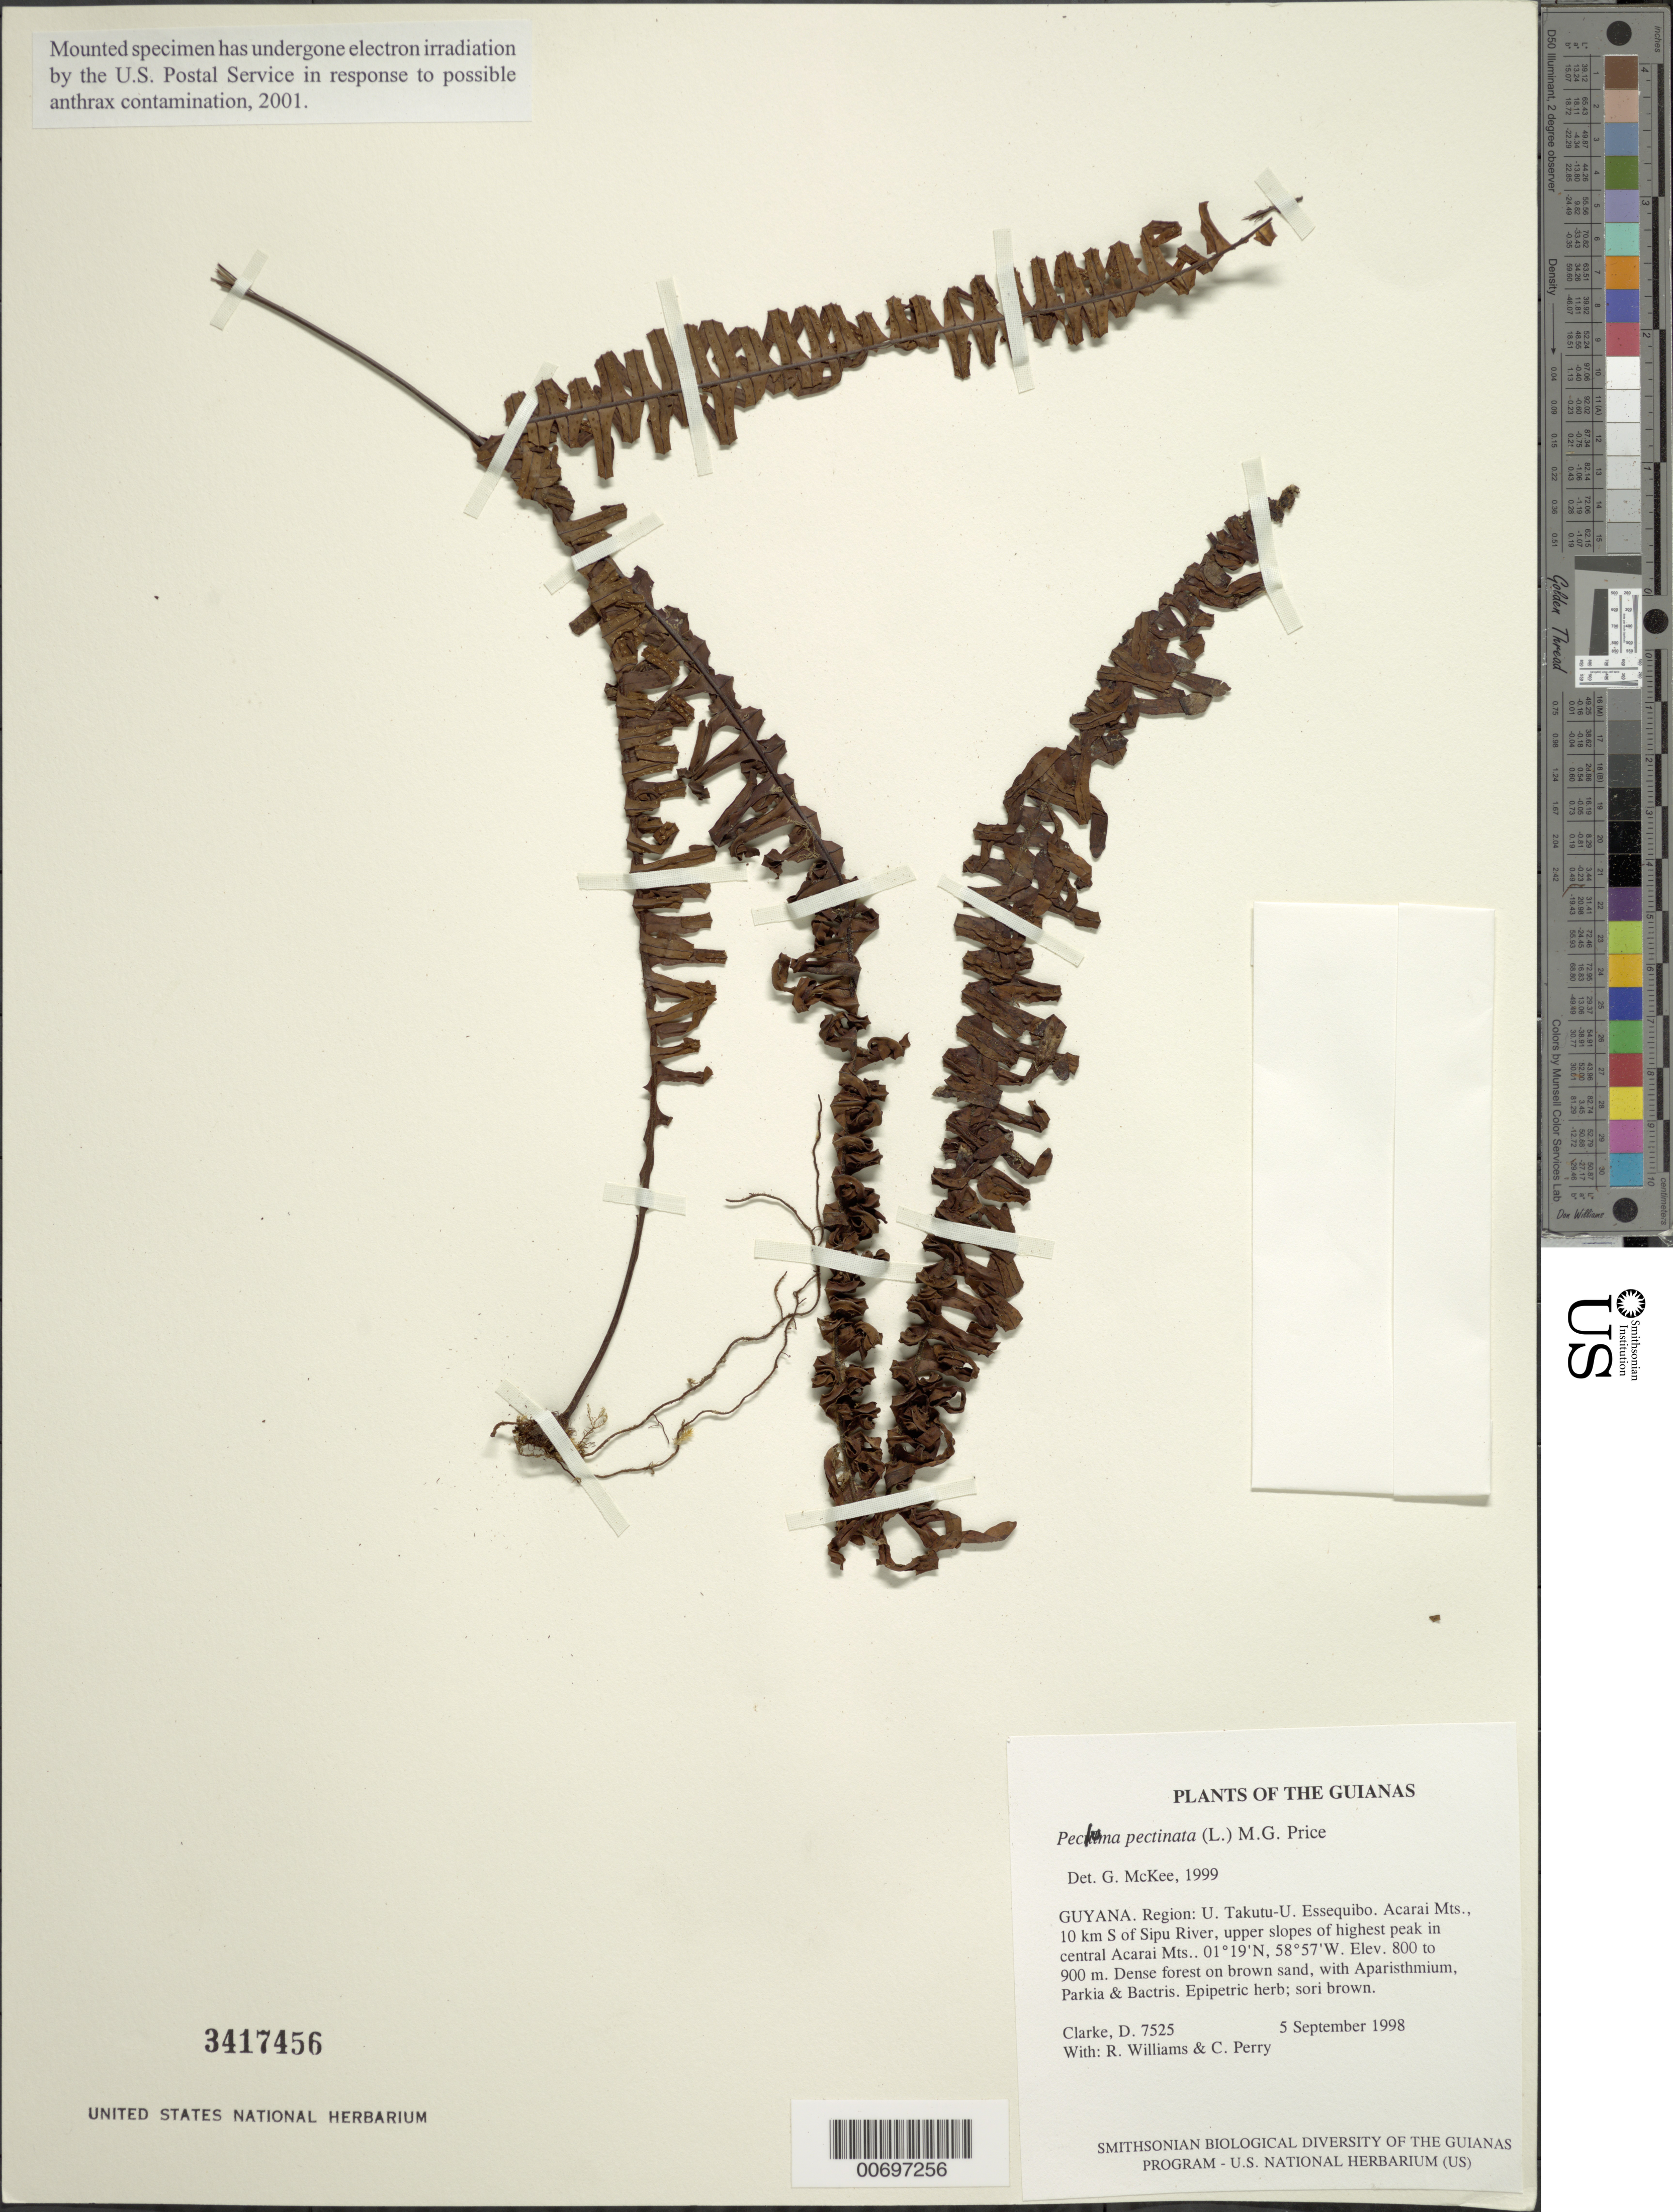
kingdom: Plantae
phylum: Tracheophyta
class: Polypodiopsida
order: Polypodiales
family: Polypodiaceae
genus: Pecluma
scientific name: Pecluma pectinata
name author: (L.) M.G. Price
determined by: McKee, G. S., (US), NMNH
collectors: H. D. Clarke, R. Williams & C. Perry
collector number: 7525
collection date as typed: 5 September 1998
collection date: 1998-09-05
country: Guyana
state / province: U. Takutu-U. Essequibo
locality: Acarai Mts., 10 km S of Sipu River, upper slopes of highest peak in central Acarai Mts.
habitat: Dense forest on brown sand, with Aparisthmium, Parkia & Bactris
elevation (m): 800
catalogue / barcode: US 3417456